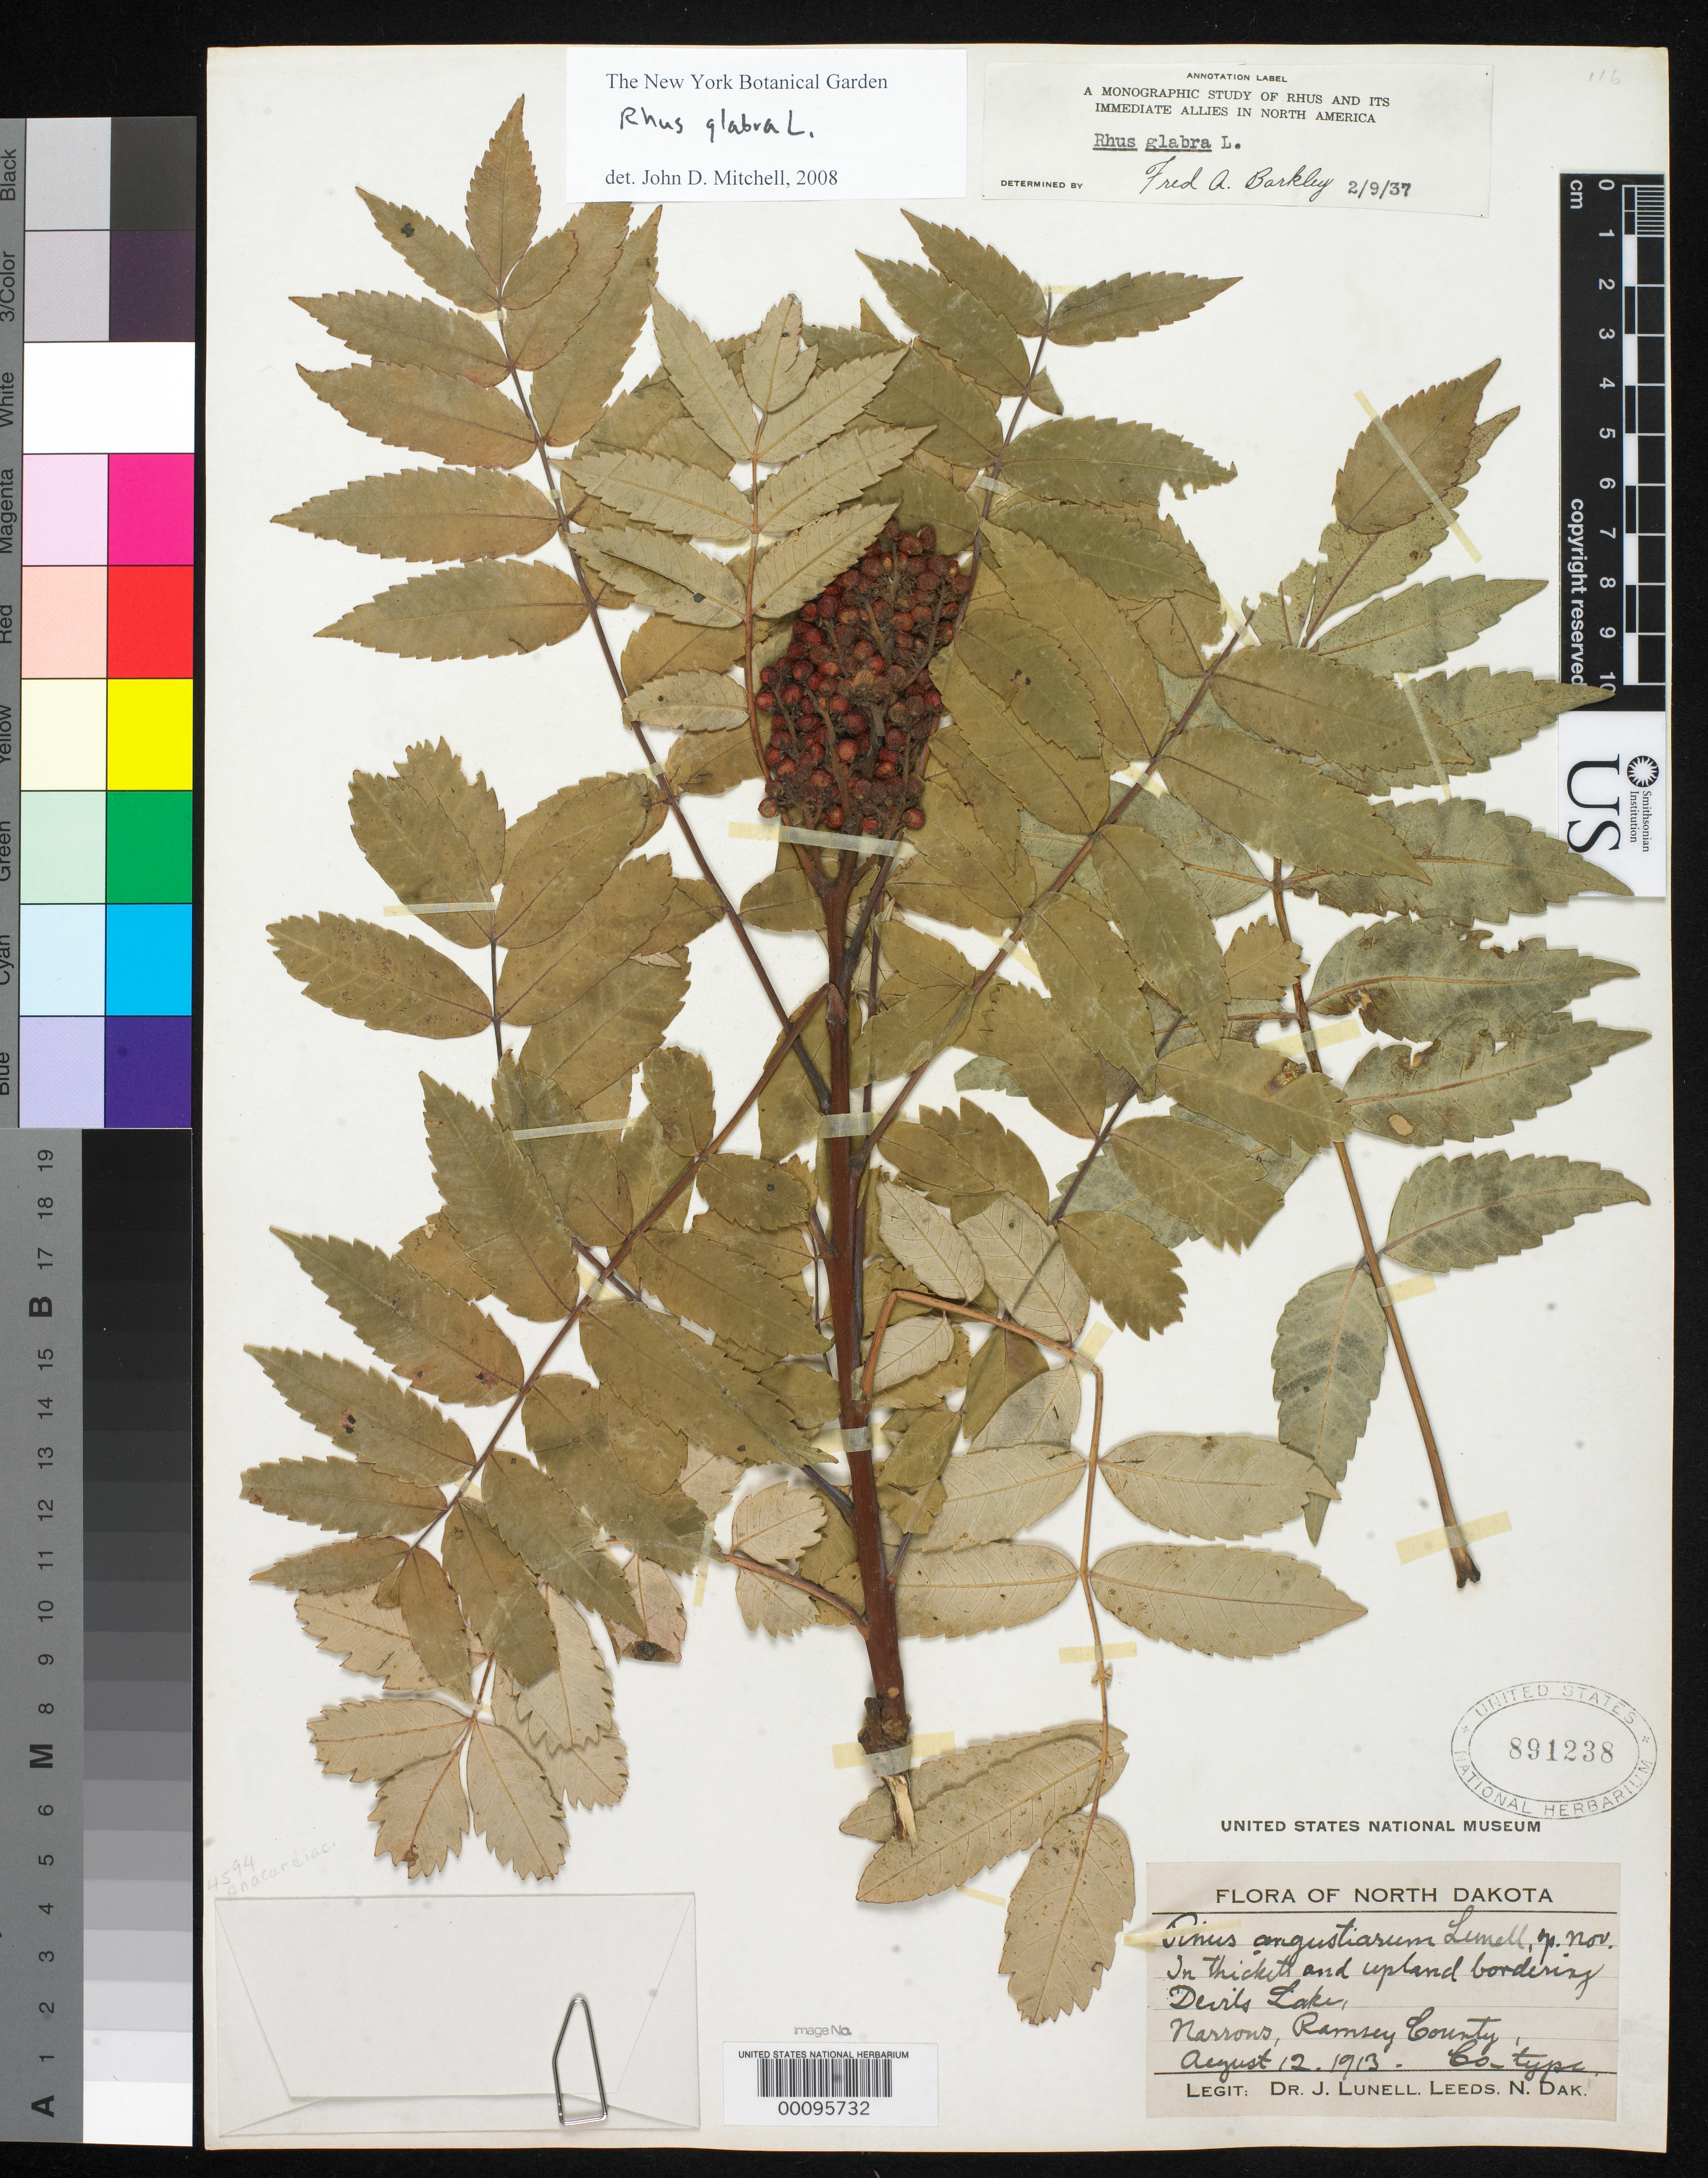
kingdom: Plantae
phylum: Tracheophyta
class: Magnoliopsida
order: Sapindales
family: Anacardiaceae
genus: Rhus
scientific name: Rhus angustiarum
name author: Lunell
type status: Isotype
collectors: J. Lunell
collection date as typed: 12 Aug 1913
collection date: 1913-08-12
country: United States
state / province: South Dakota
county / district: Ramsey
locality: Bank of Devil's Lake.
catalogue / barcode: US 891238